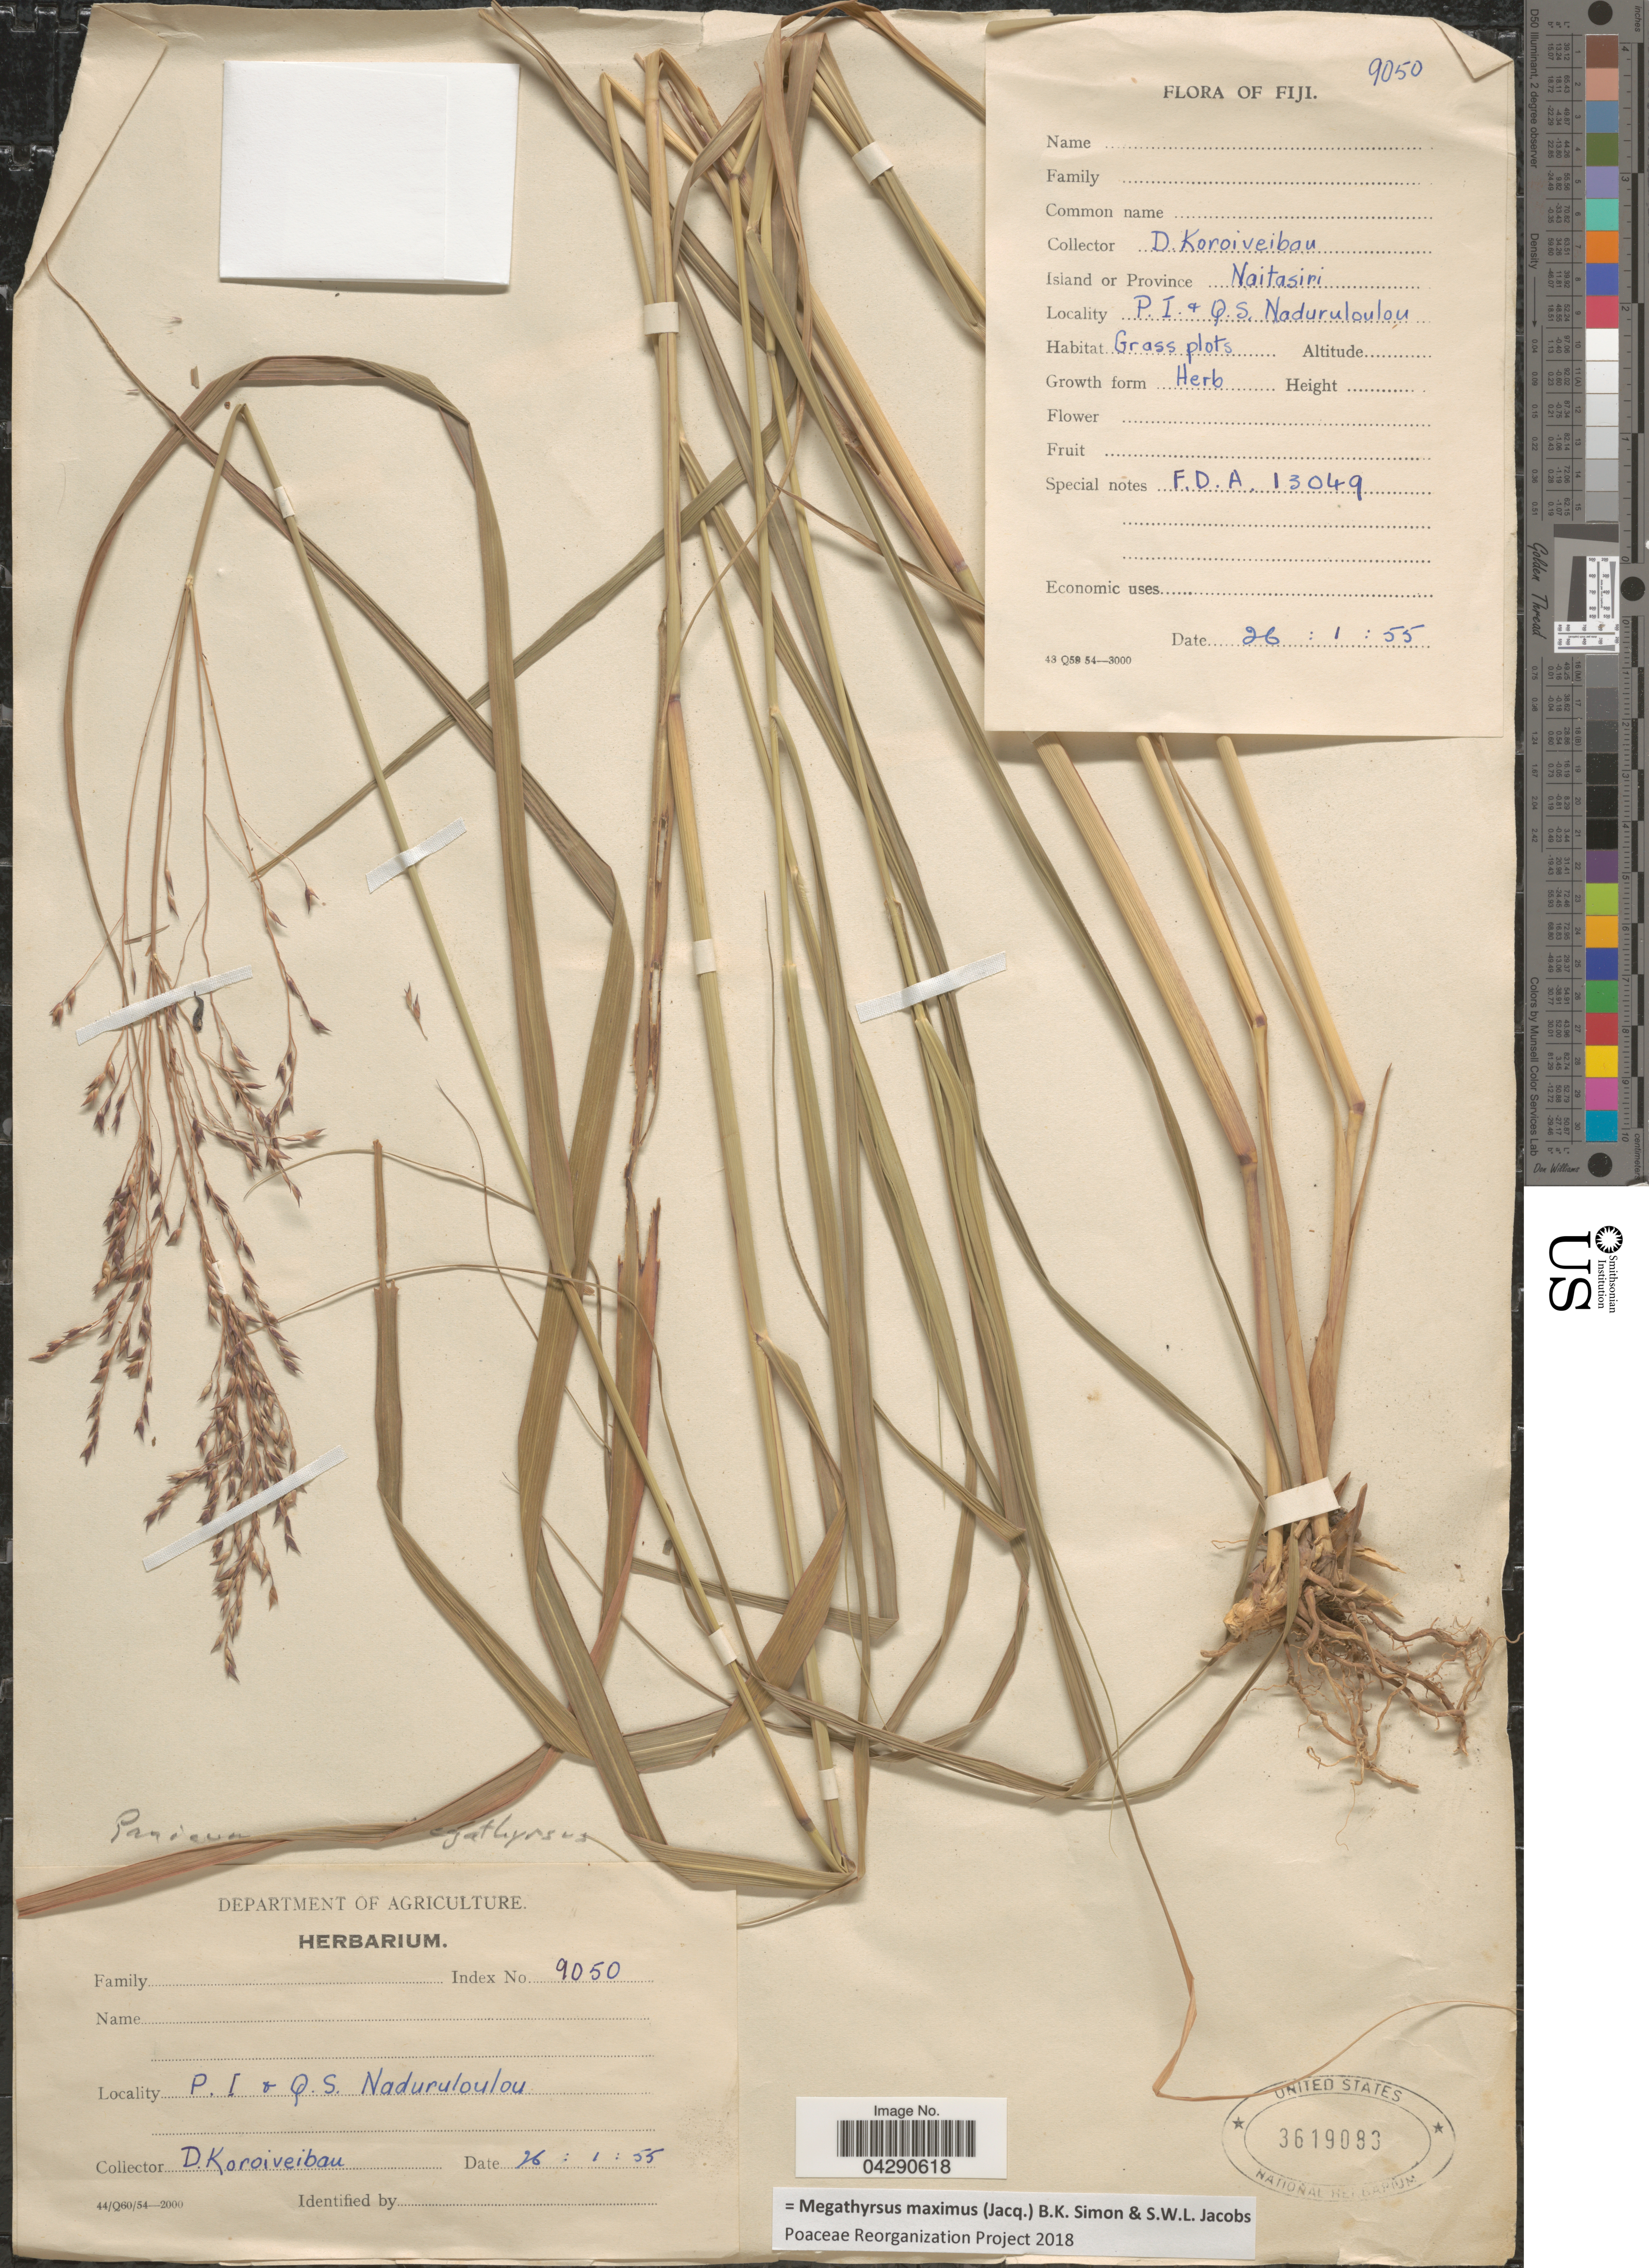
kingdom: Plantae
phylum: Tracheophyta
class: Liliopsida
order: Poales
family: Poaceae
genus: Megathyrsus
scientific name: Megathyrsus maximus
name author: (Jacq.) B.K. Simon & S.W.L. Jacobs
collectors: D. Koroiveibau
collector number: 9050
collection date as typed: Transcribed d/m/y: 26/1/55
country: Fiji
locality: P.I. & Q.S. Naduruloulou. Island or Province Naitasiri.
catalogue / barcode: US 3619083